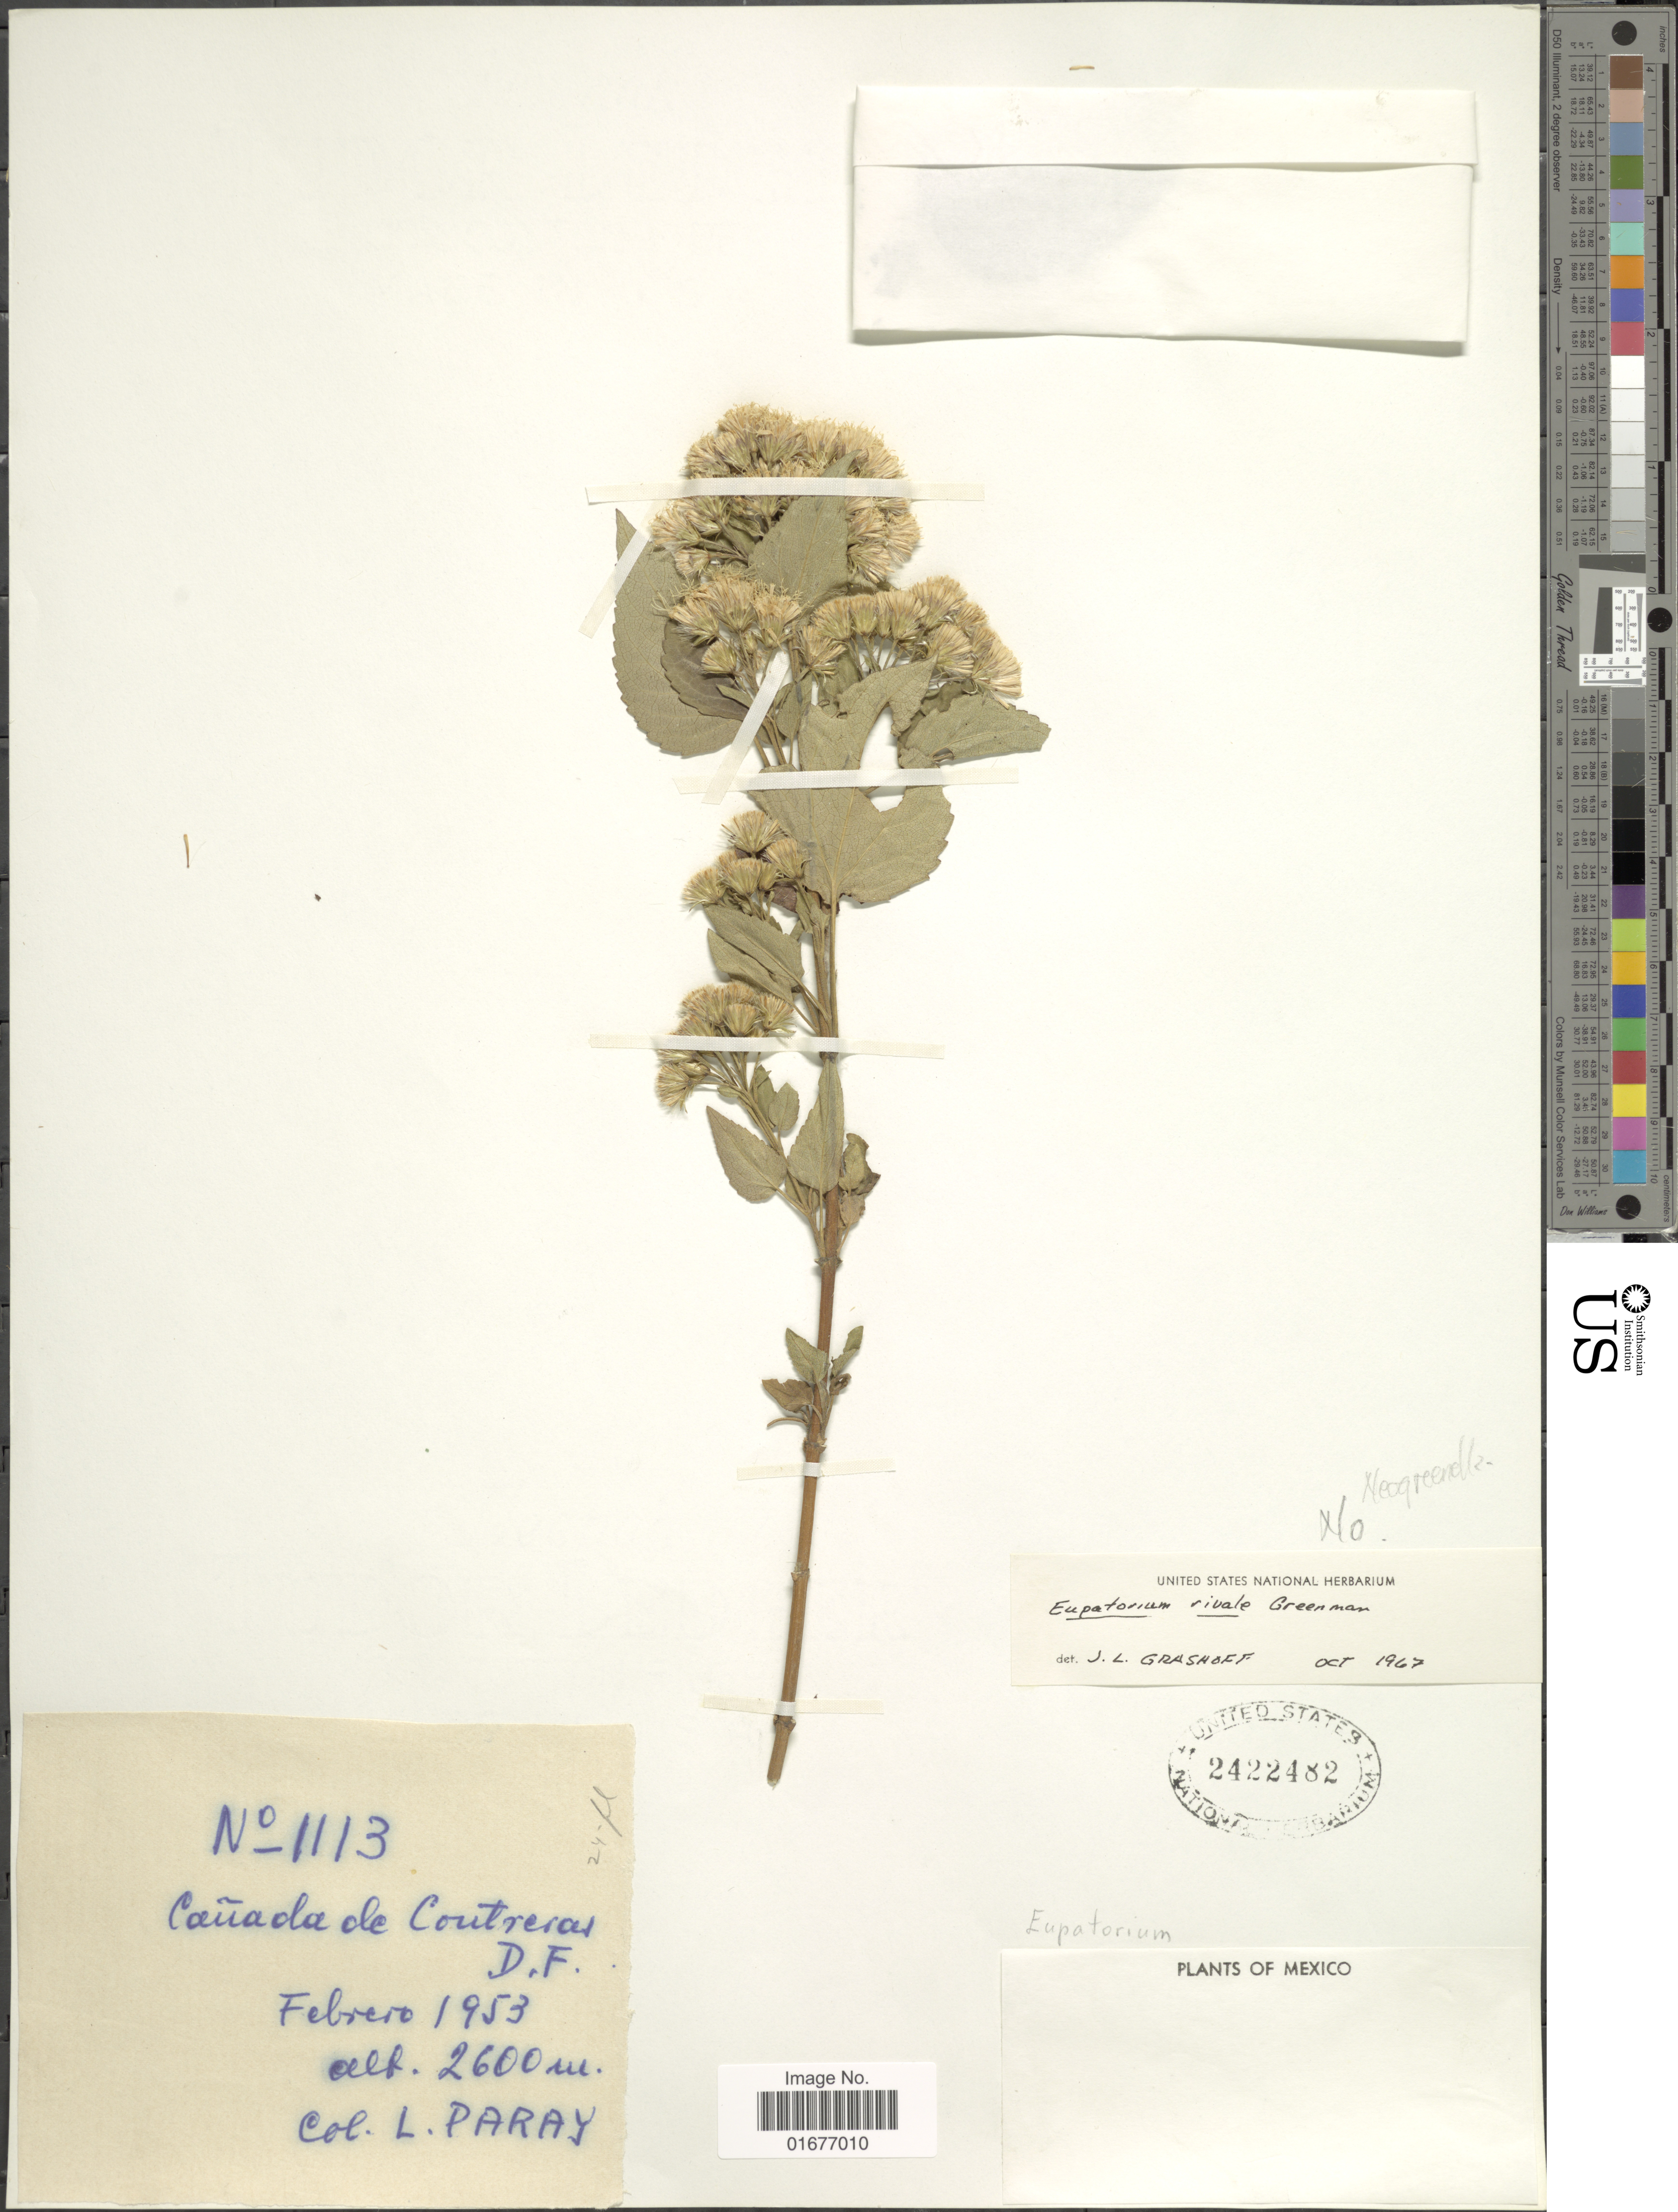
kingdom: Plantae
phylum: Tracheophyta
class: Magnoliopsida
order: Asterales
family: Asteraceae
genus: Ageratina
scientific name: Ageratina sp.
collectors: L. Paray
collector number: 1113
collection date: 1953-02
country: Mexico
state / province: Distrito Federal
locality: Canada de Coutreras, D. F.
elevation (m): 2600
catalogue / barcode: US 2422482